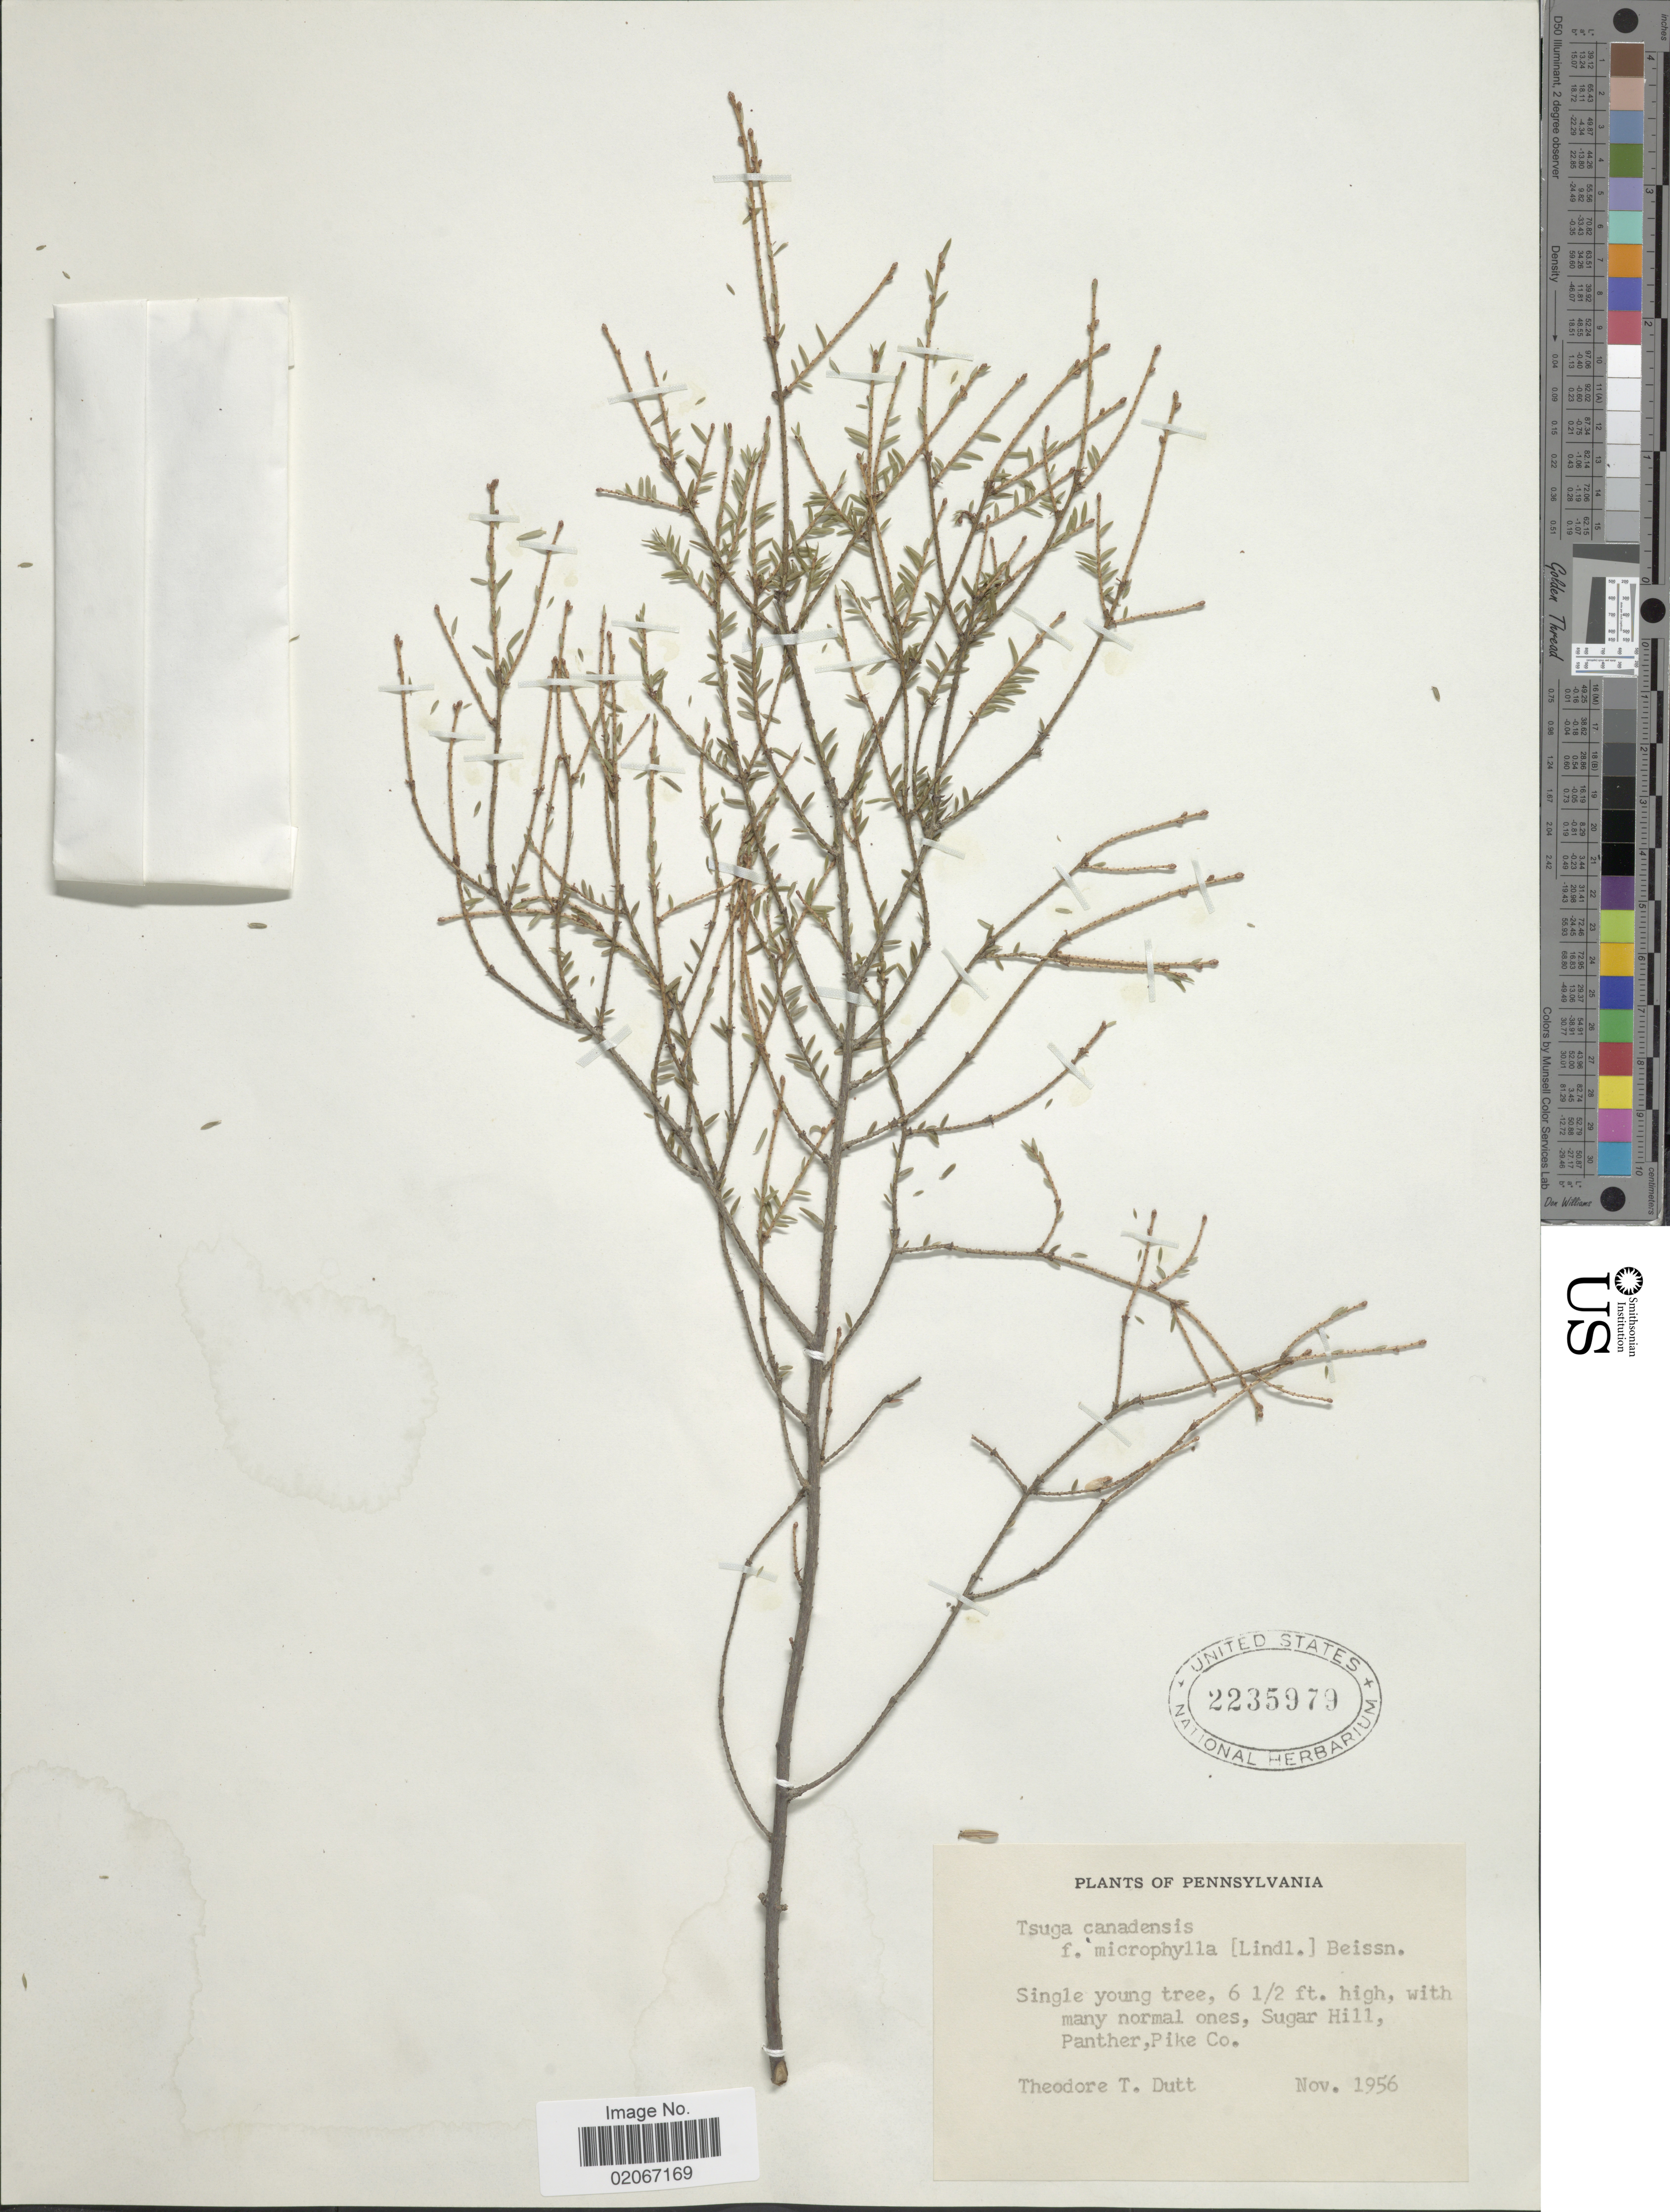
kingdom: Plantae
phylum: Tracheophyta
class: Pinopsida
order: Pinales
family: Pinaceae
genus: Tsuga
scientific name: Tsuga canadensis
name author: (L.) Carrière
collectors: T. Dutt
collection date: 1956-11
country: United States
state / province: Pennsylvania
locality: Sugar Hill, Panther Pike Co.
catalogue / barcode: US 2235979